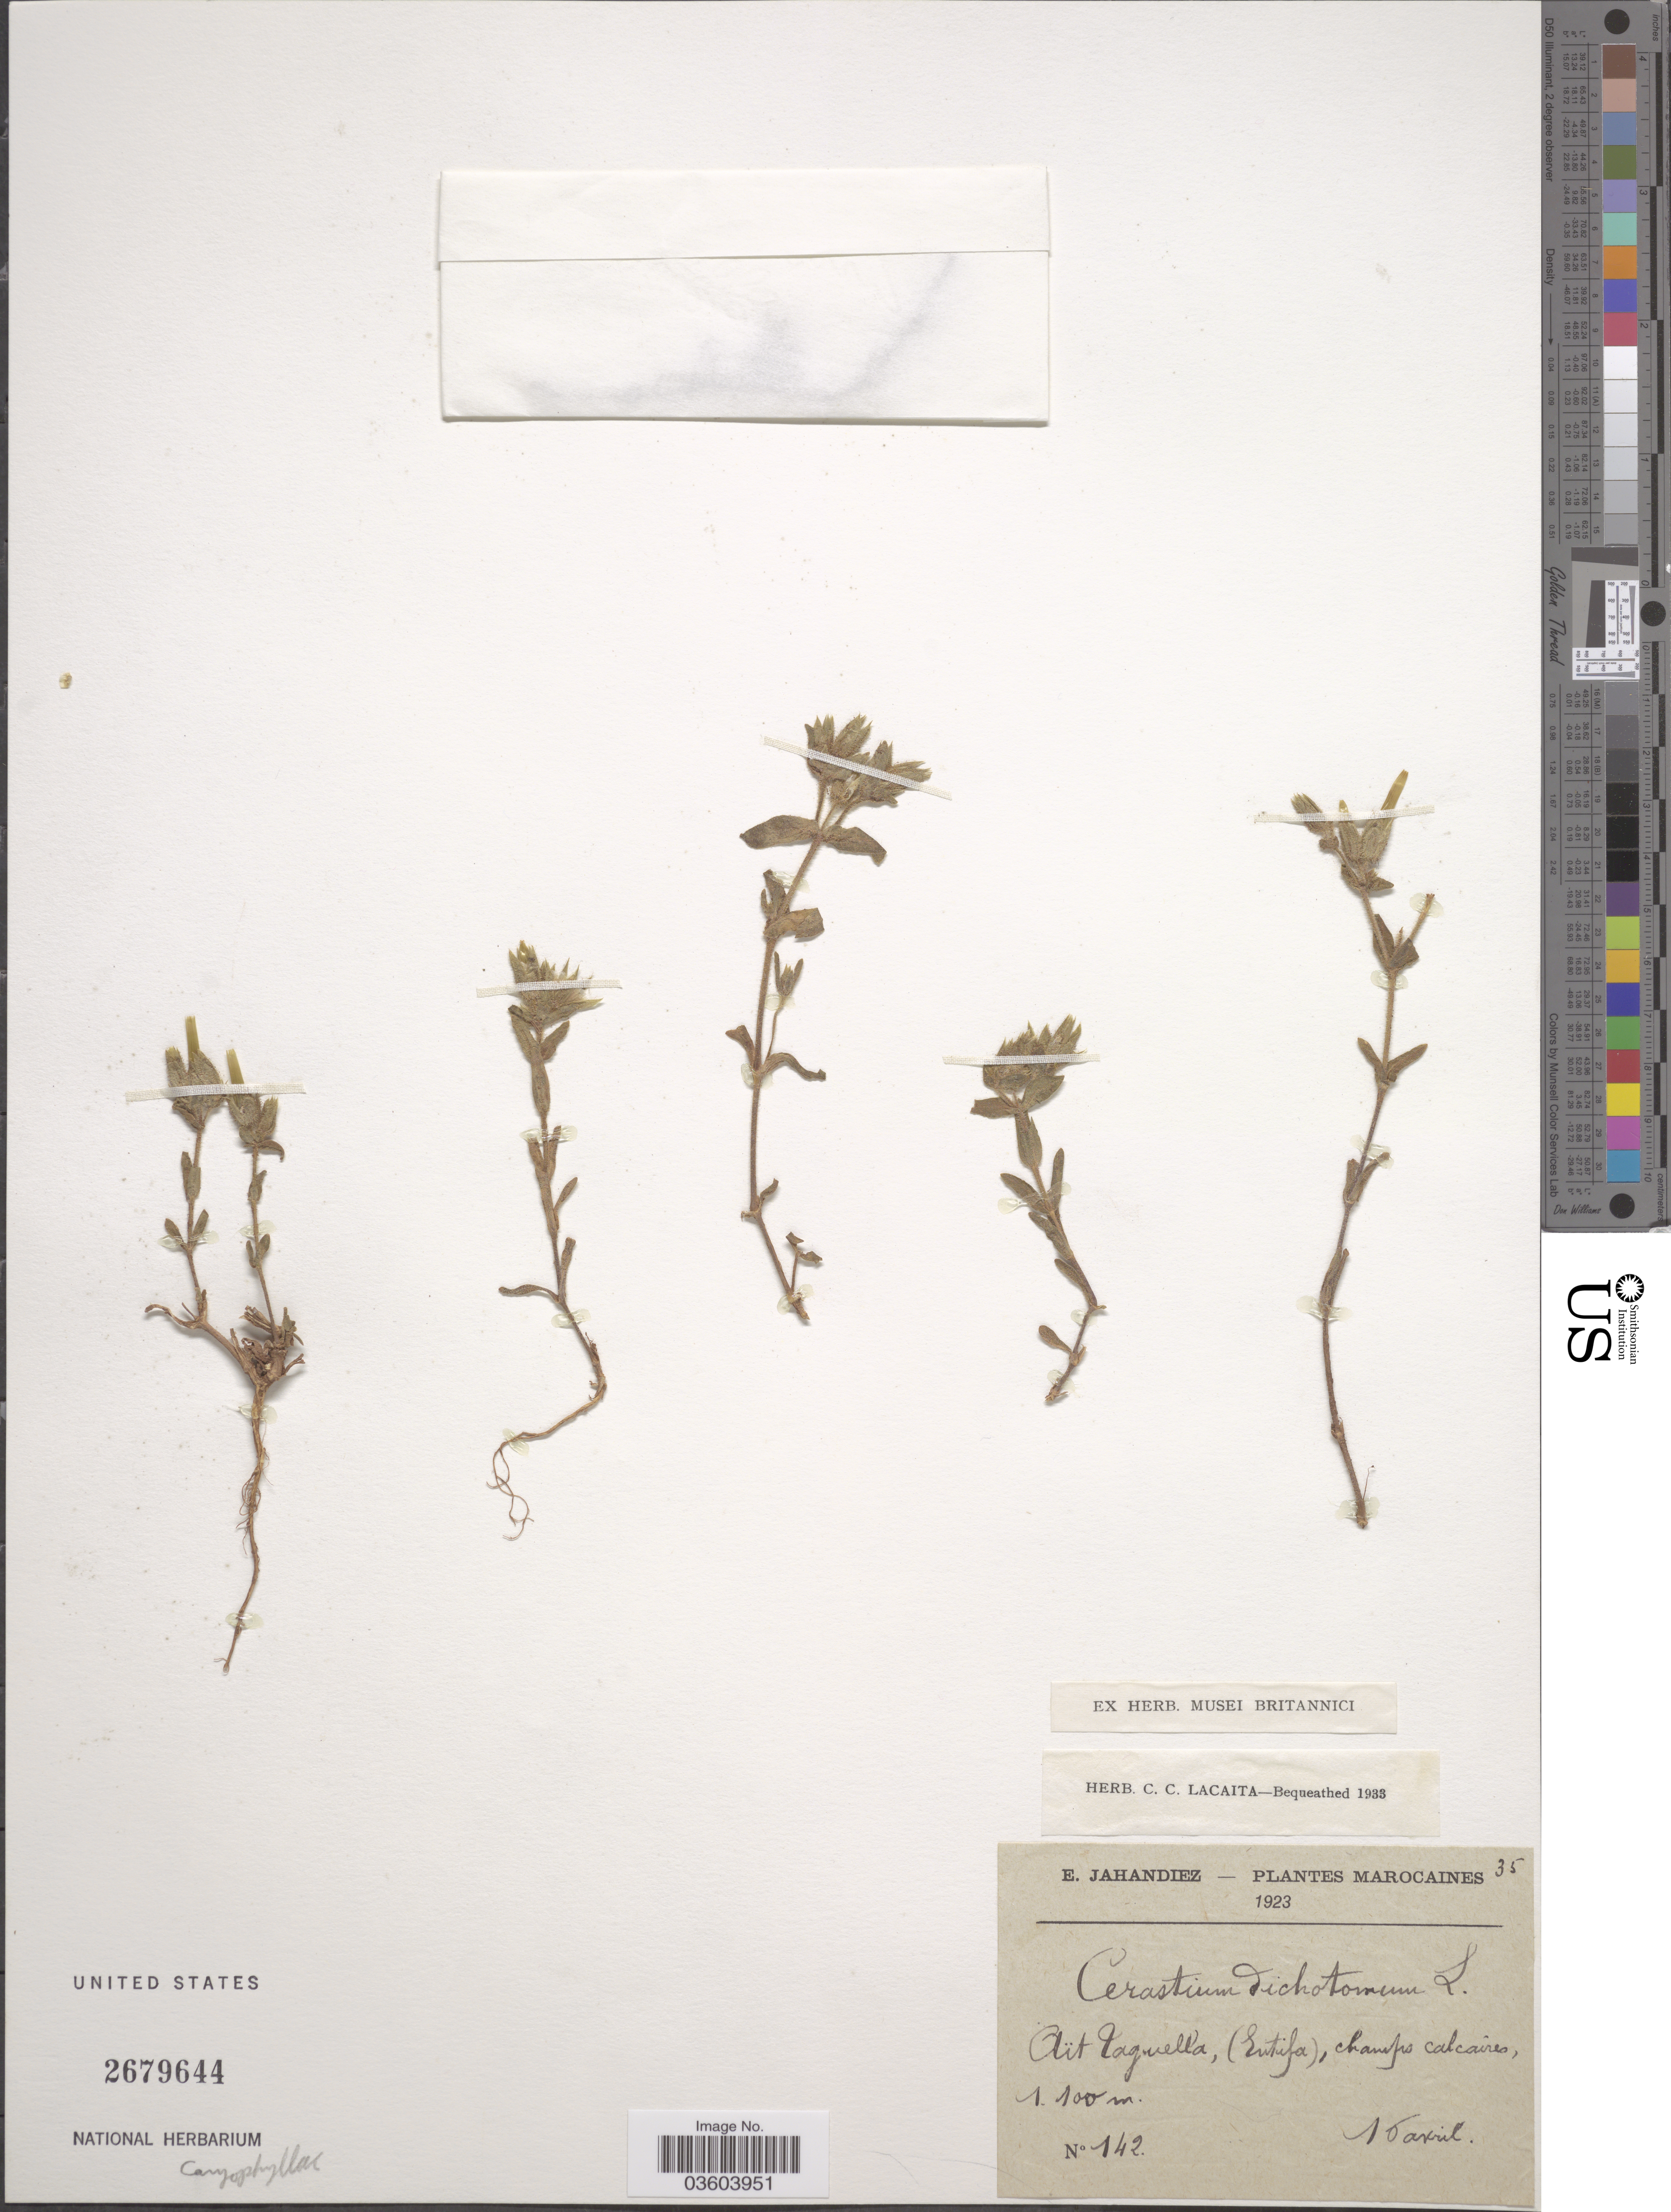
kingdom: Plantae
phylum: Tracheophyta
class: Magnoliopsida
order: Caryophyllales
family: Caryophyllaceae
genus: Cerastium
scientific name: Cerastium dichotomum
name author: L.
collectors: É. Jahandiez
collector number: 142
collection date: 1923-04-15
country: Morocco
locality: Marocaines. Aït Taguella, (Eutifa).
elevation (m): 1100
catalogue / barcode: US 2679644